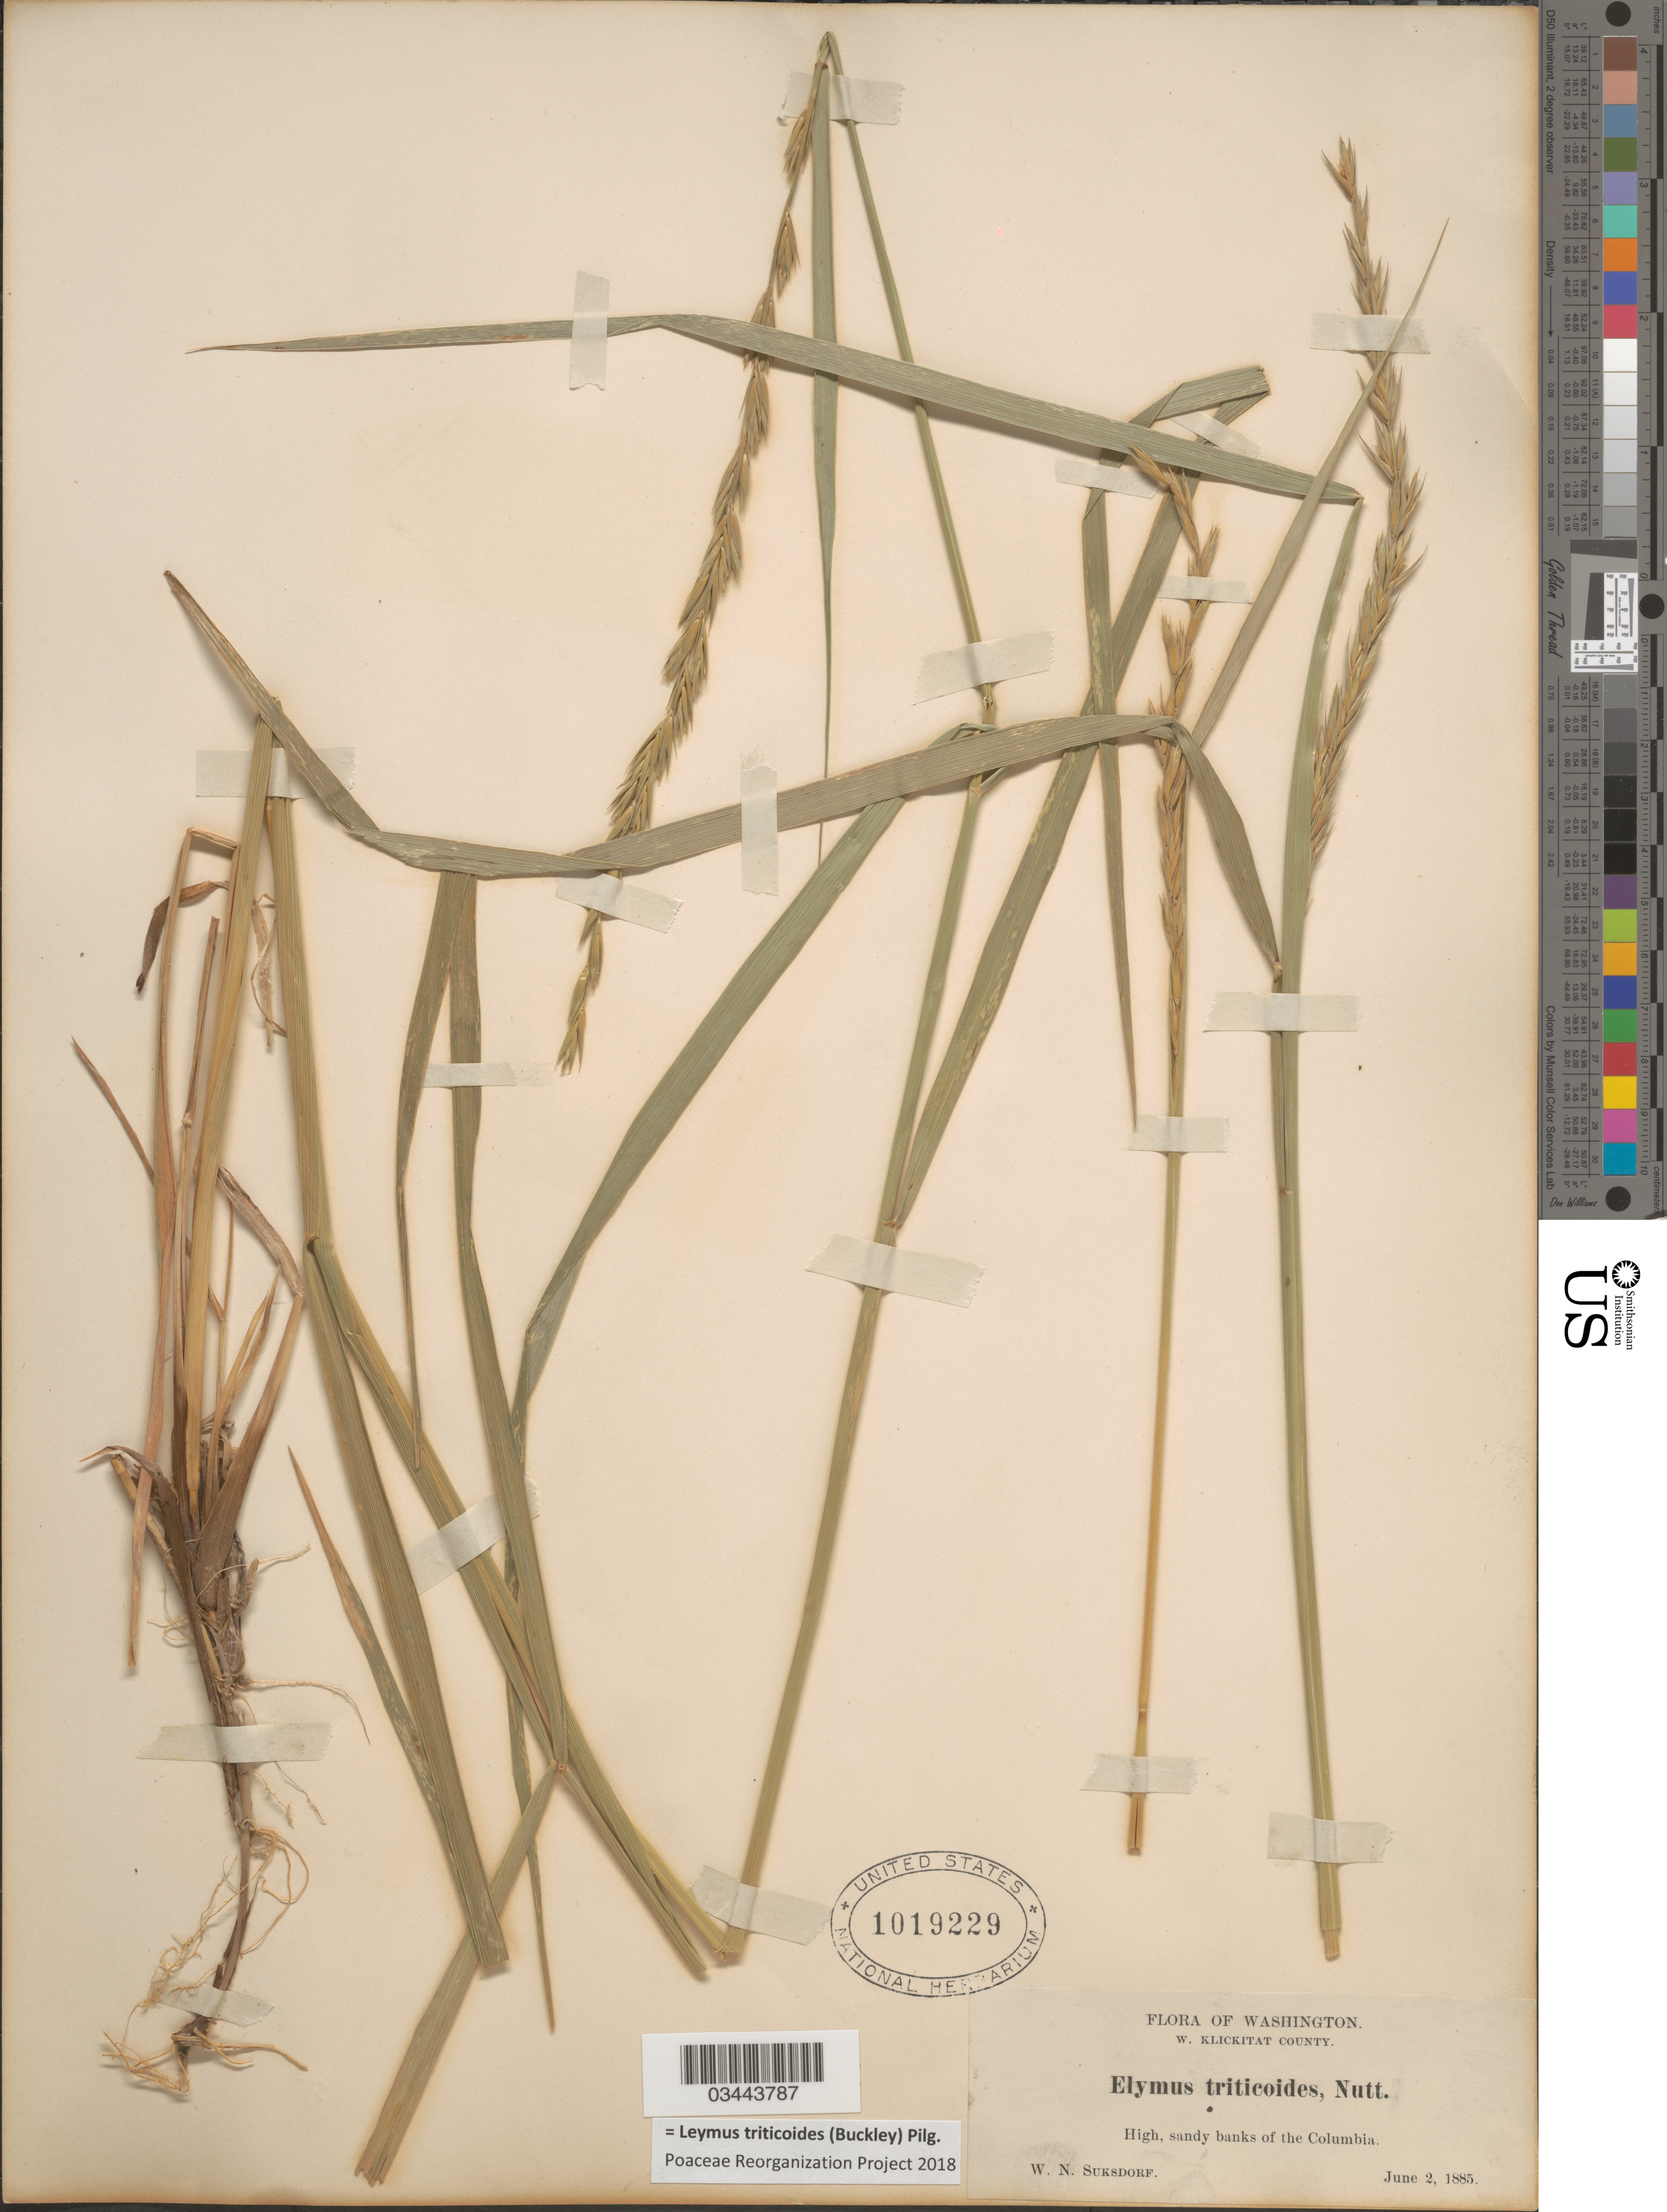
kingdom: Plantae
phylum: Tracheophyta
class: Liliopsida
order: Poales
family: Poaceae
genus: Leymus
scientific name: Leymus triticoides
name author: (Buckley) Pilg.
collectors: W. N. Suksdorf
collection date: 1885-06-02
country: United States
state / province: Washington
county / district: Klickitat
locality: W. Klickitat County. High, sandy banks of the Columbia.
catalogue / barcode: US 1019229